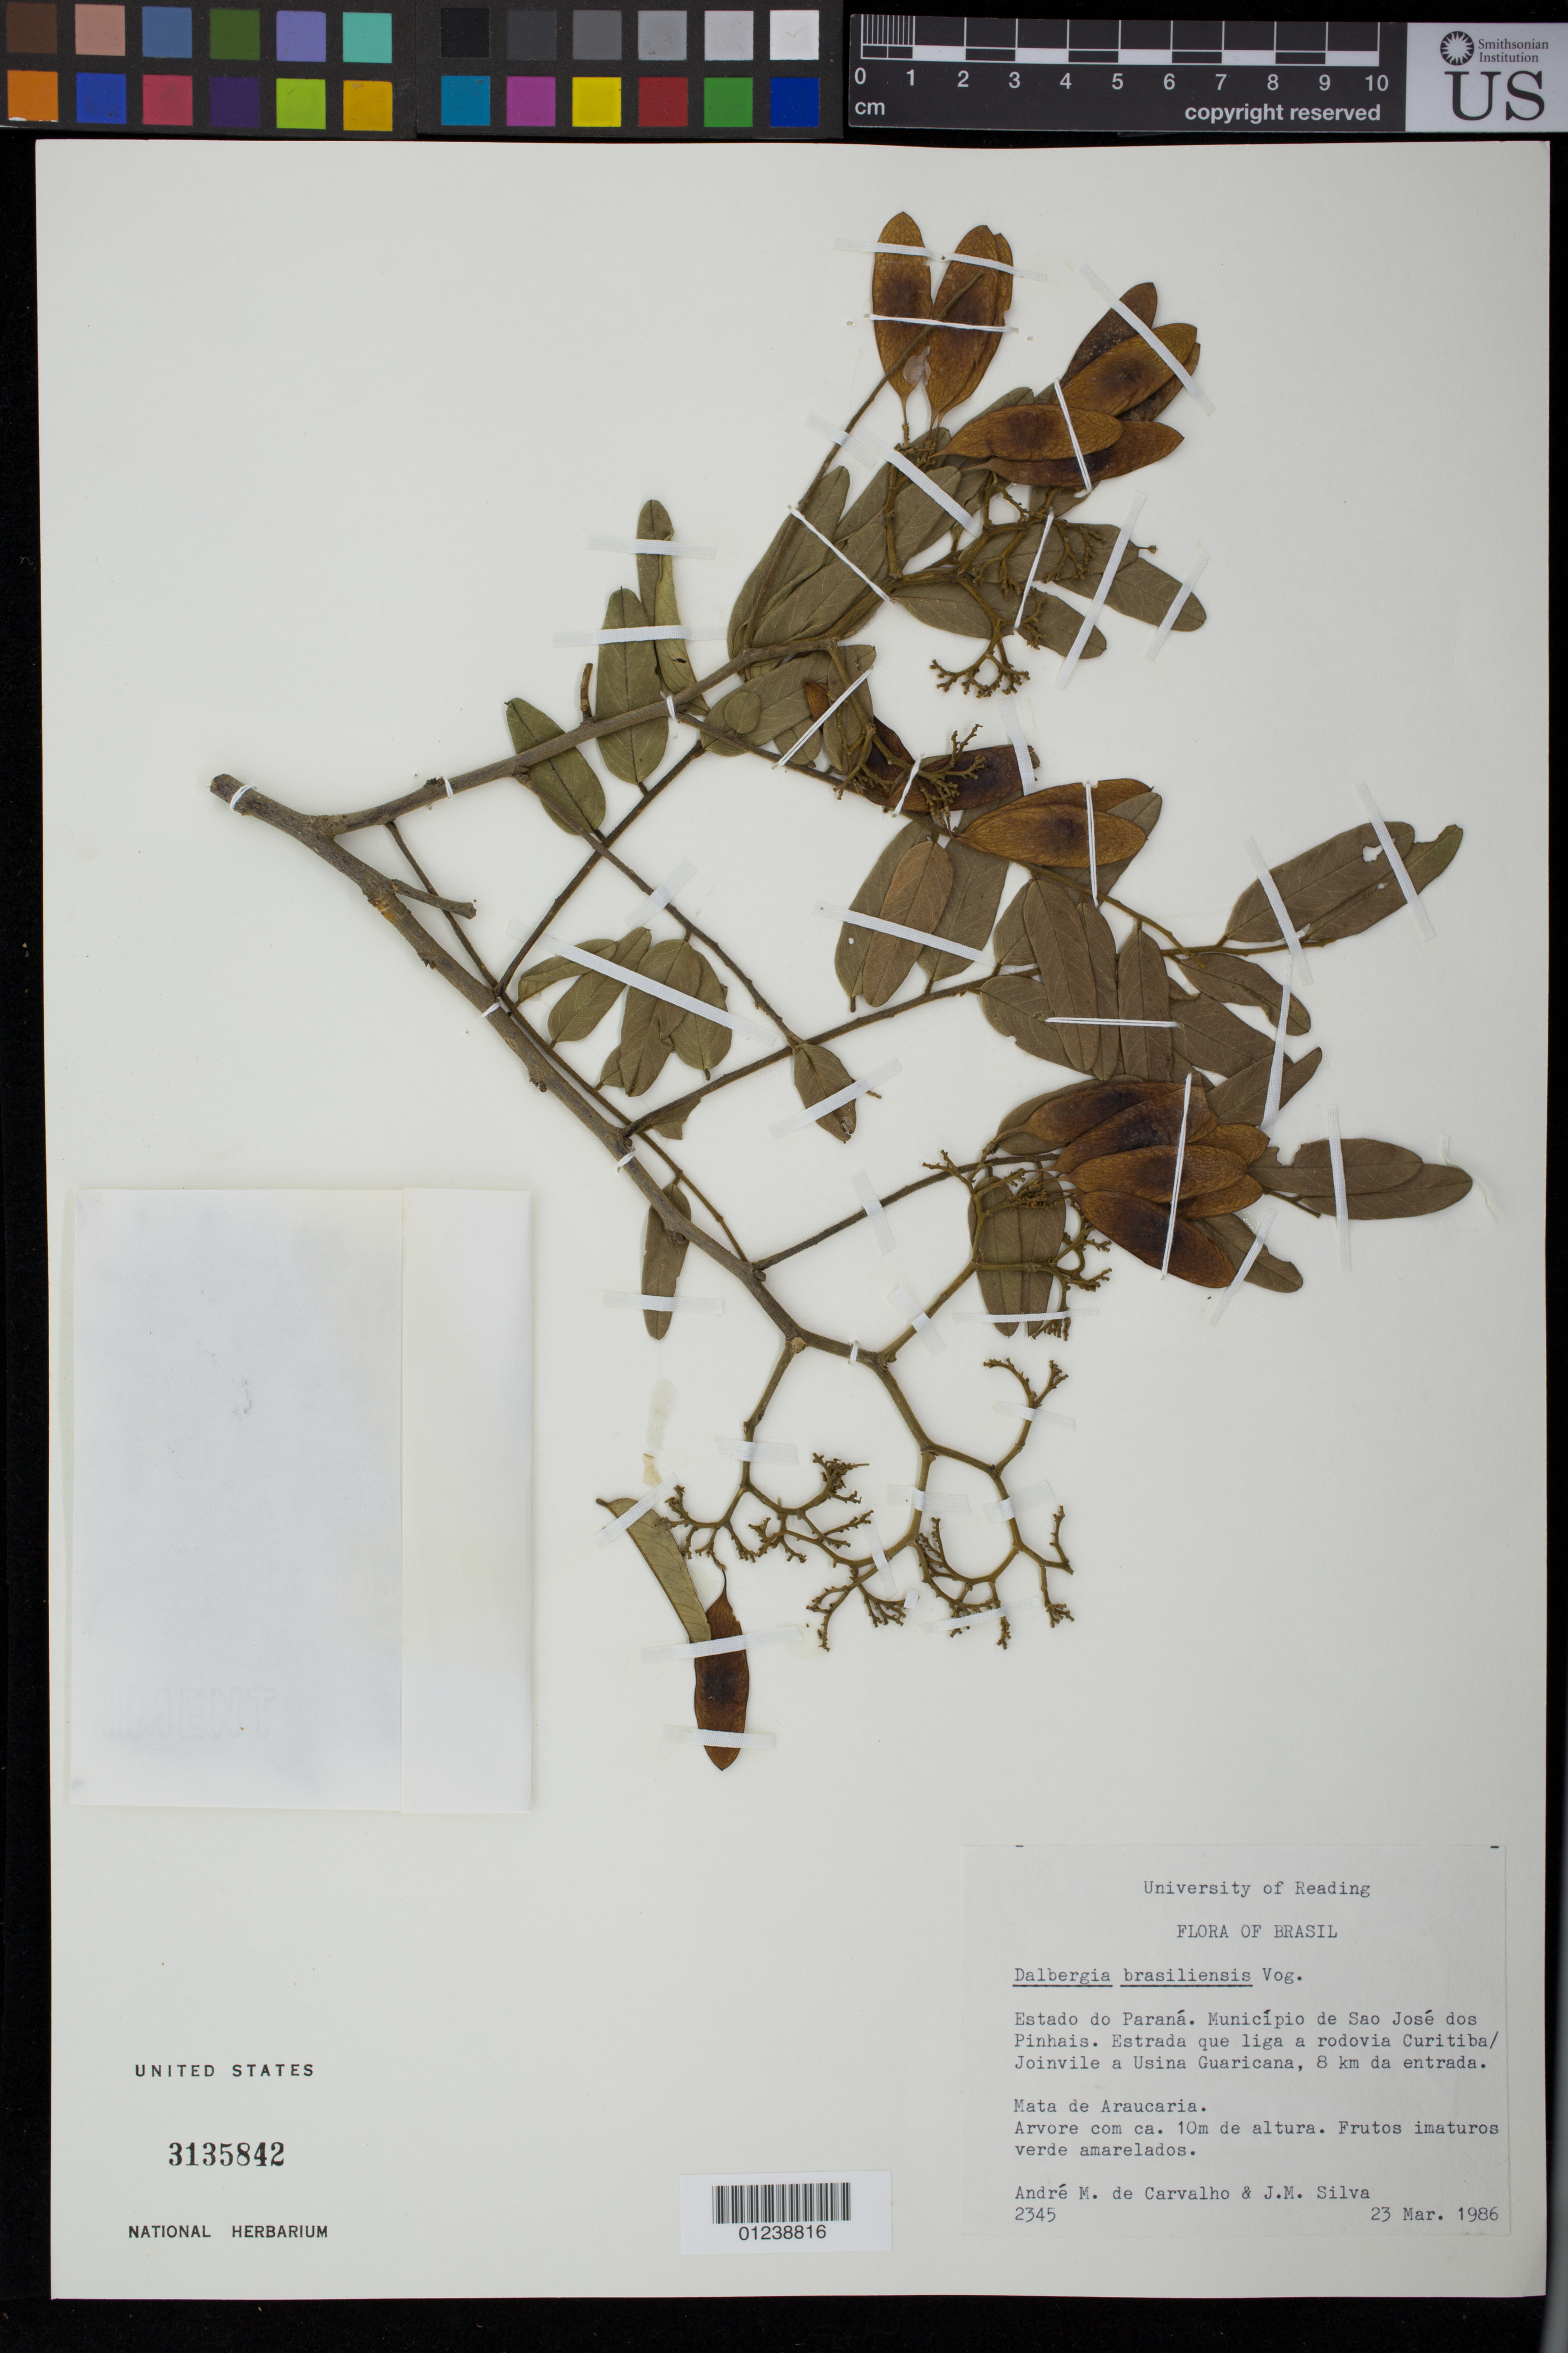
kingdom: Plantae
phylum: Tracheophyta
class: Magnoliopsida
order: Fabales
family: Fabaceae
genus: Dalbergia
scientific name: Dalbergia brasiliensis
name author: Vogel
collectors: A. M. Carvalho & J. M. Silva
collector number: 2345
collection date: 1986-03-23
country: Brazil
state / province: Paraná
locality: Municipio de Sao Jose dos Pinhais. Estrada que liga a rodovia Curitiba/Joinvile a Usina Guaricana, 8 km da entrada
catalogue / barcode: US 3135842